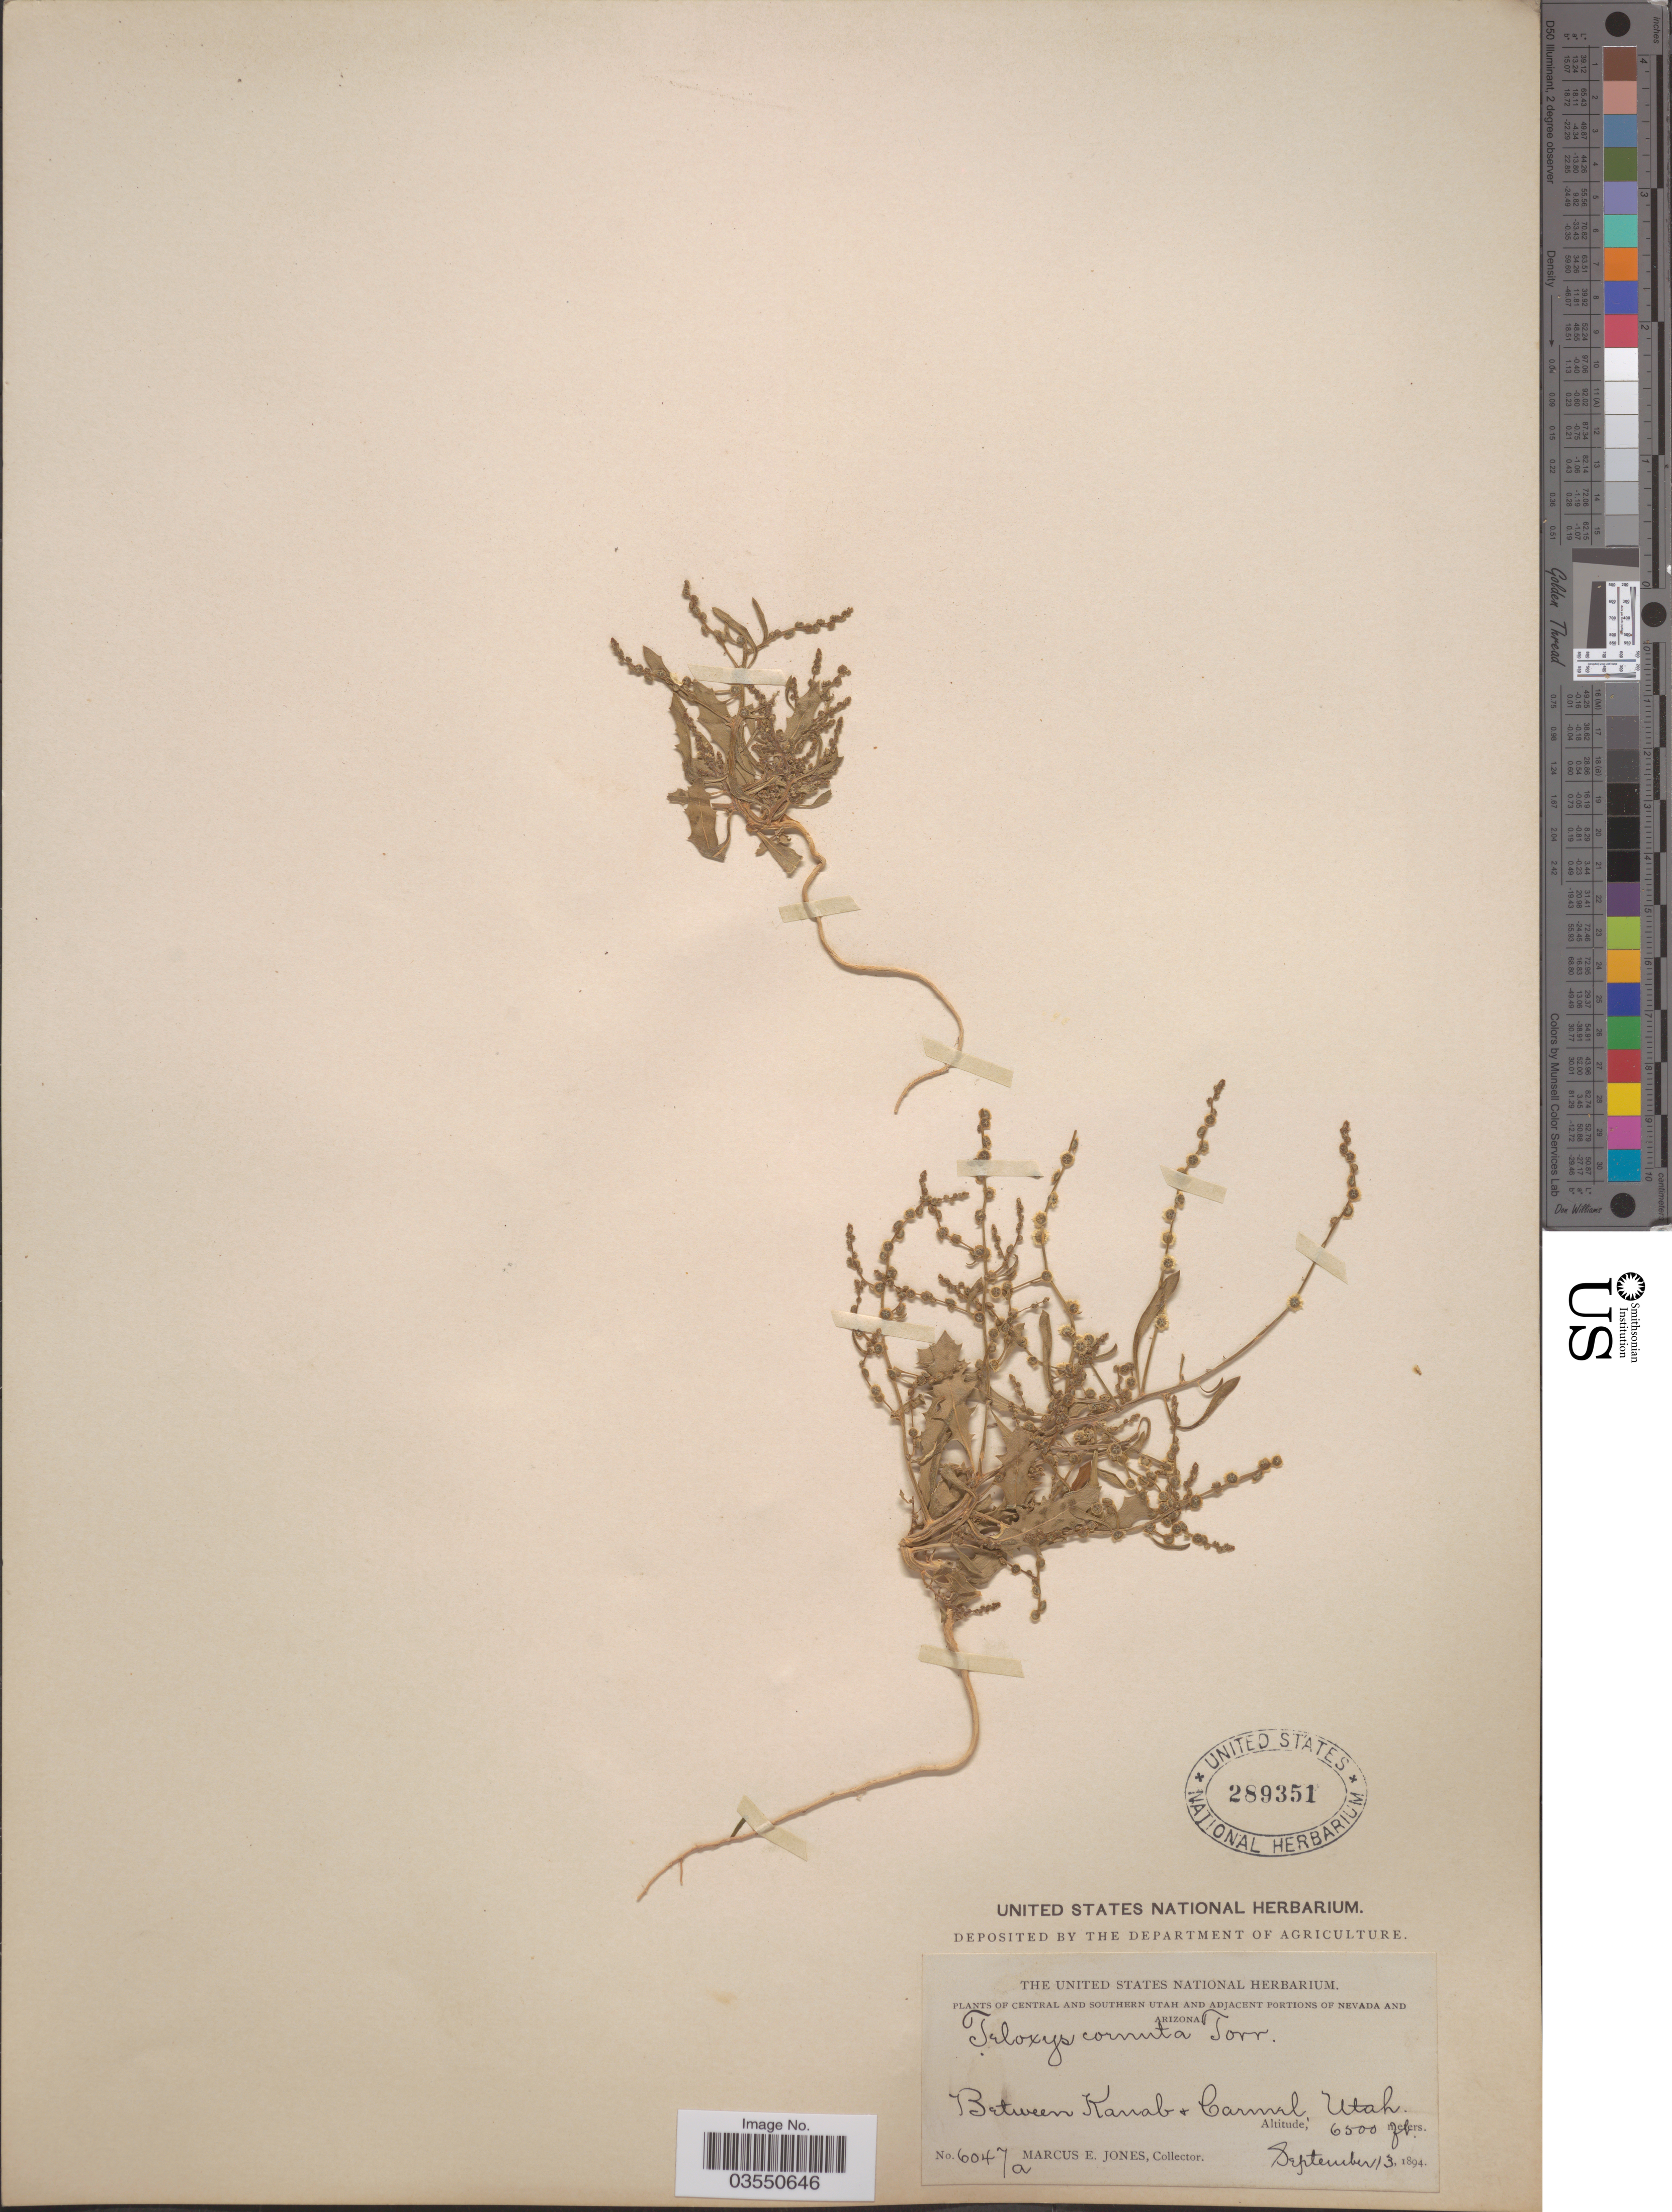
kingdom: Plantae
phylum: Tracheophyta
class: Magnoliopsida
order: Caryophyllales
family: Amaranthaceae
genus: Dysphania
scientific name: Dysphania atriplicifolia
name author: (Spreng.) G. Kadereit et al.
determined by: U.S. National Herbarium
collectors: M. E. Jones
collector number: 6047a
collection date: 1894-09-13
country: United States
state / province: Utah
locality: Central and Southern Utah. Between Kanab & Carmel.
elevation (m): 1981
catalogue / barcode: US 289351